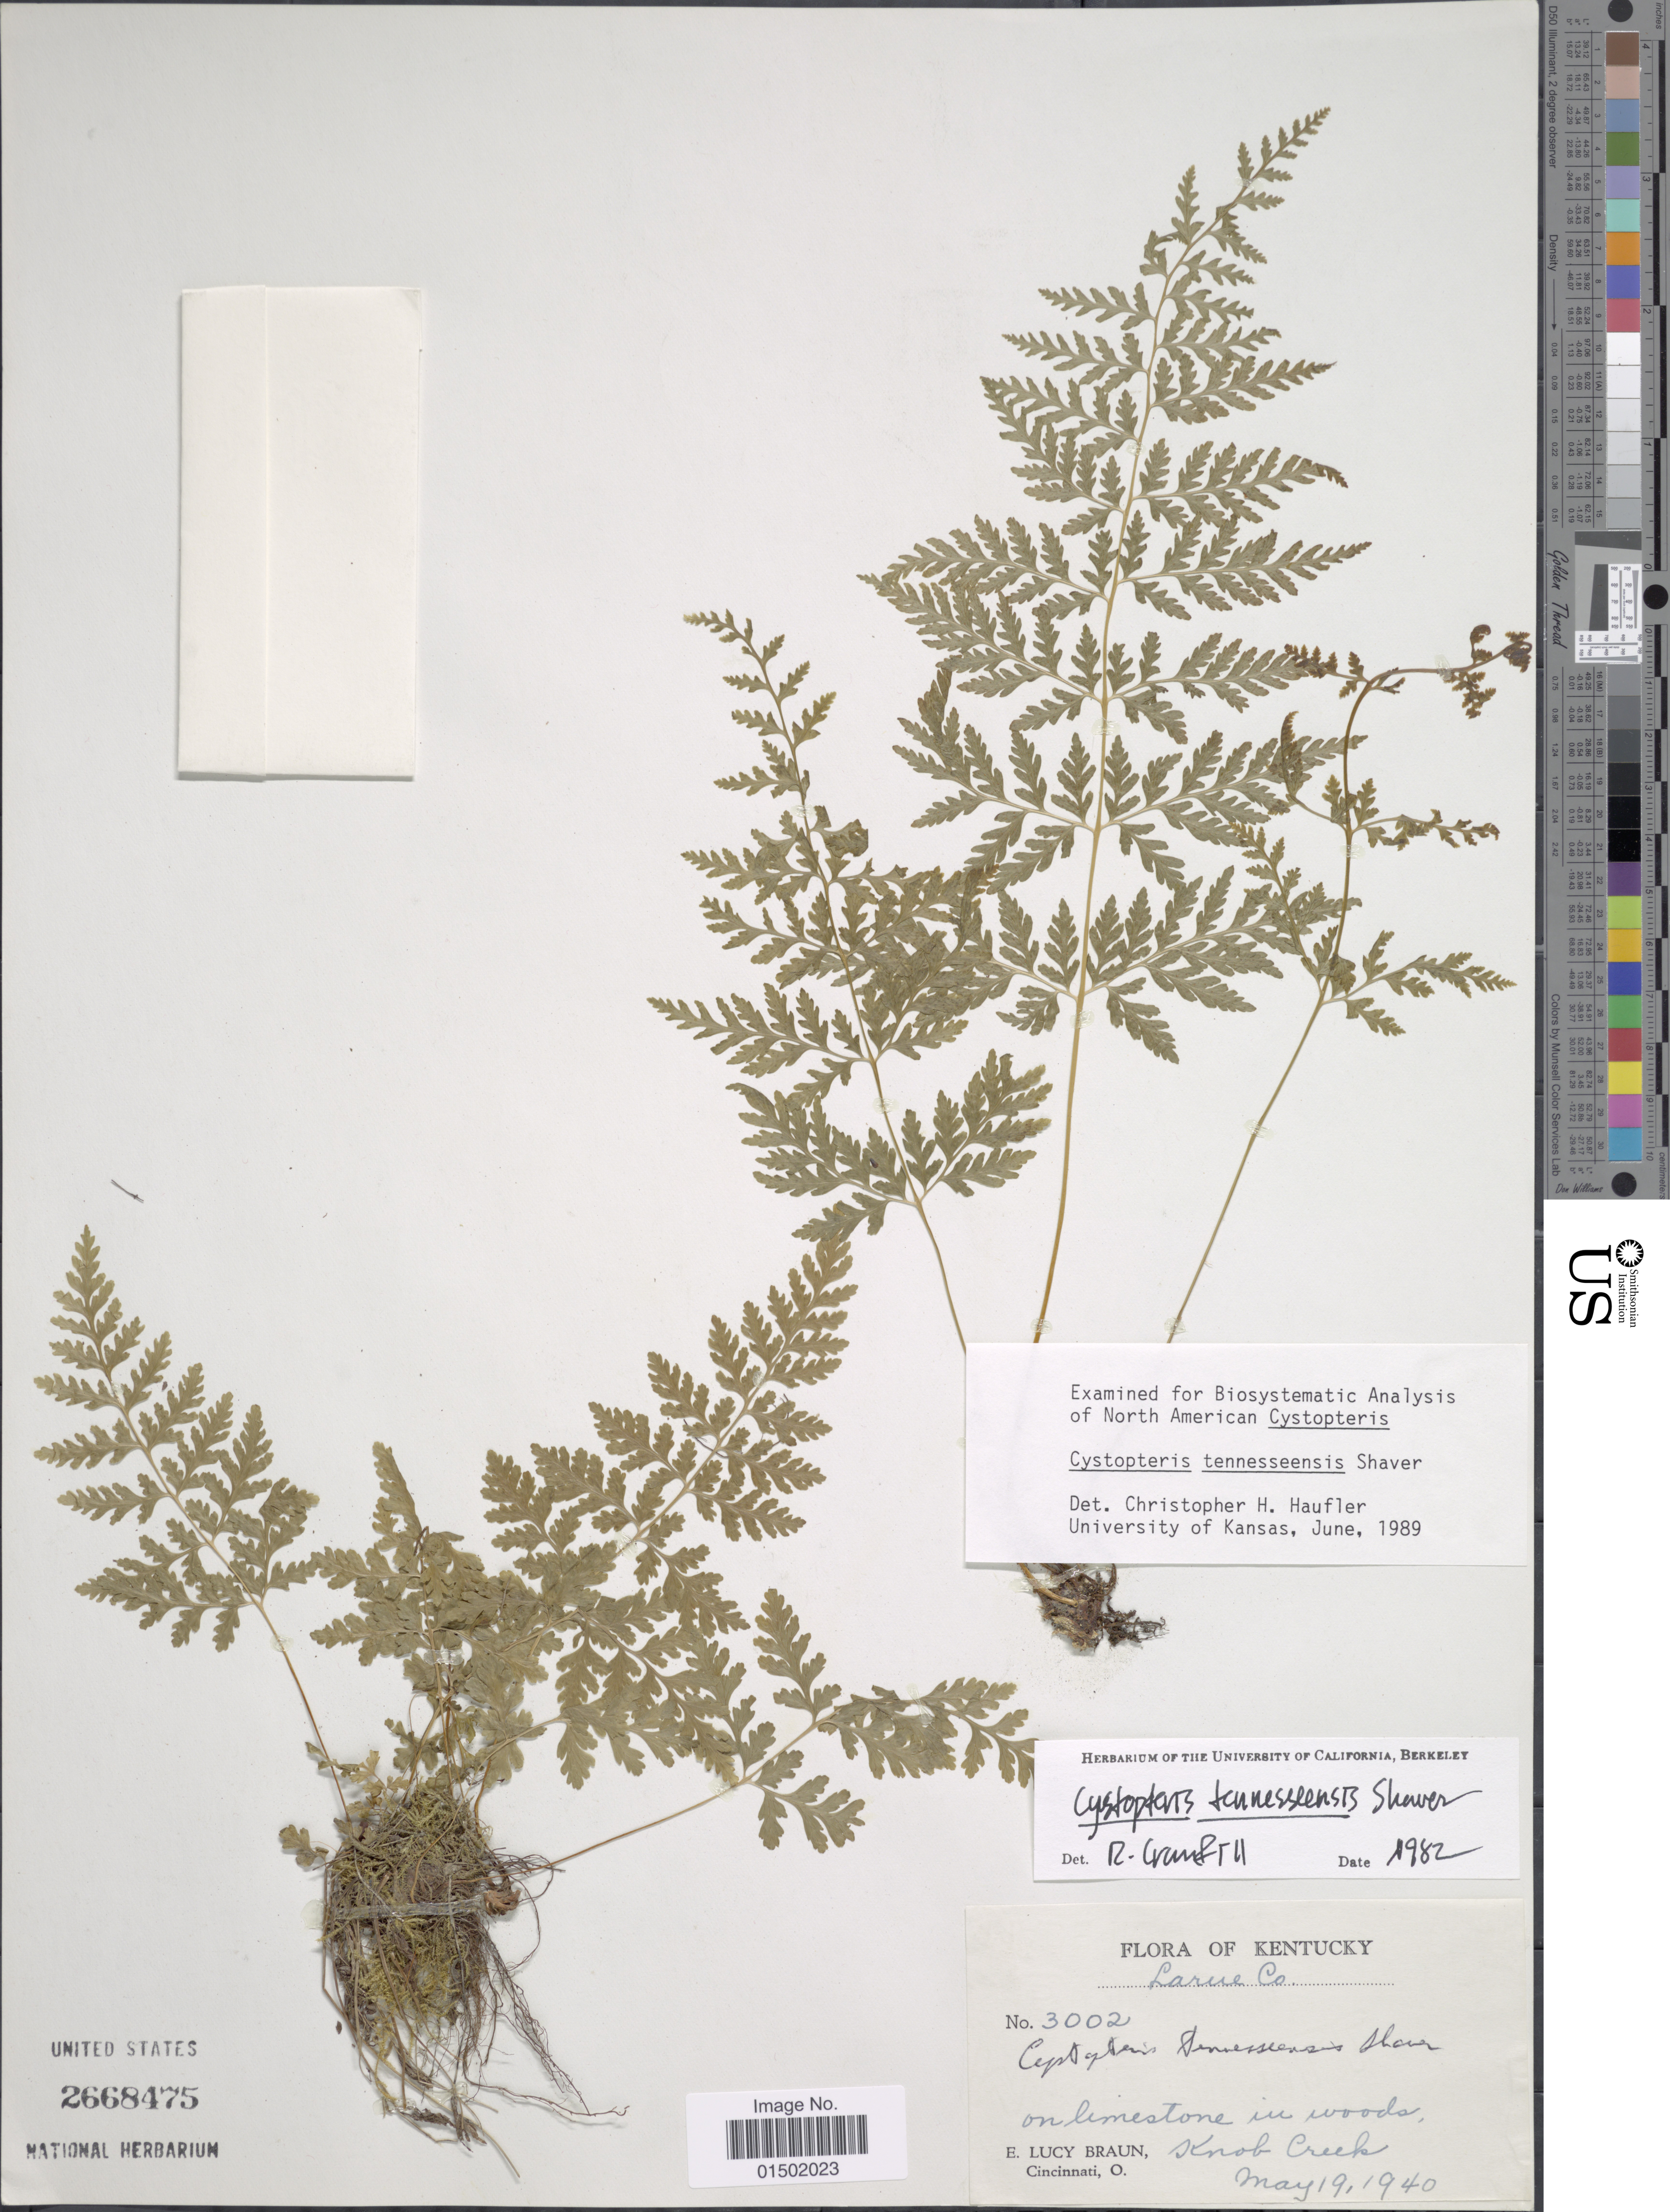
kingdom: Plantae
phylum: Tracheophyta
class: Polypodiopsida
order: Polypodiales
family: Cystopteridaceae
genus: Cystopteris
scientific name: Cystopteris tennesseensis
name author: Shaver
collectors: E. L. Braun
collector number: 3002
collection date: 1940-05-19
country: United States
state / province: Kentucky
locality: Larue Co, Knob Creek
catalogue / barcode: US 2668475